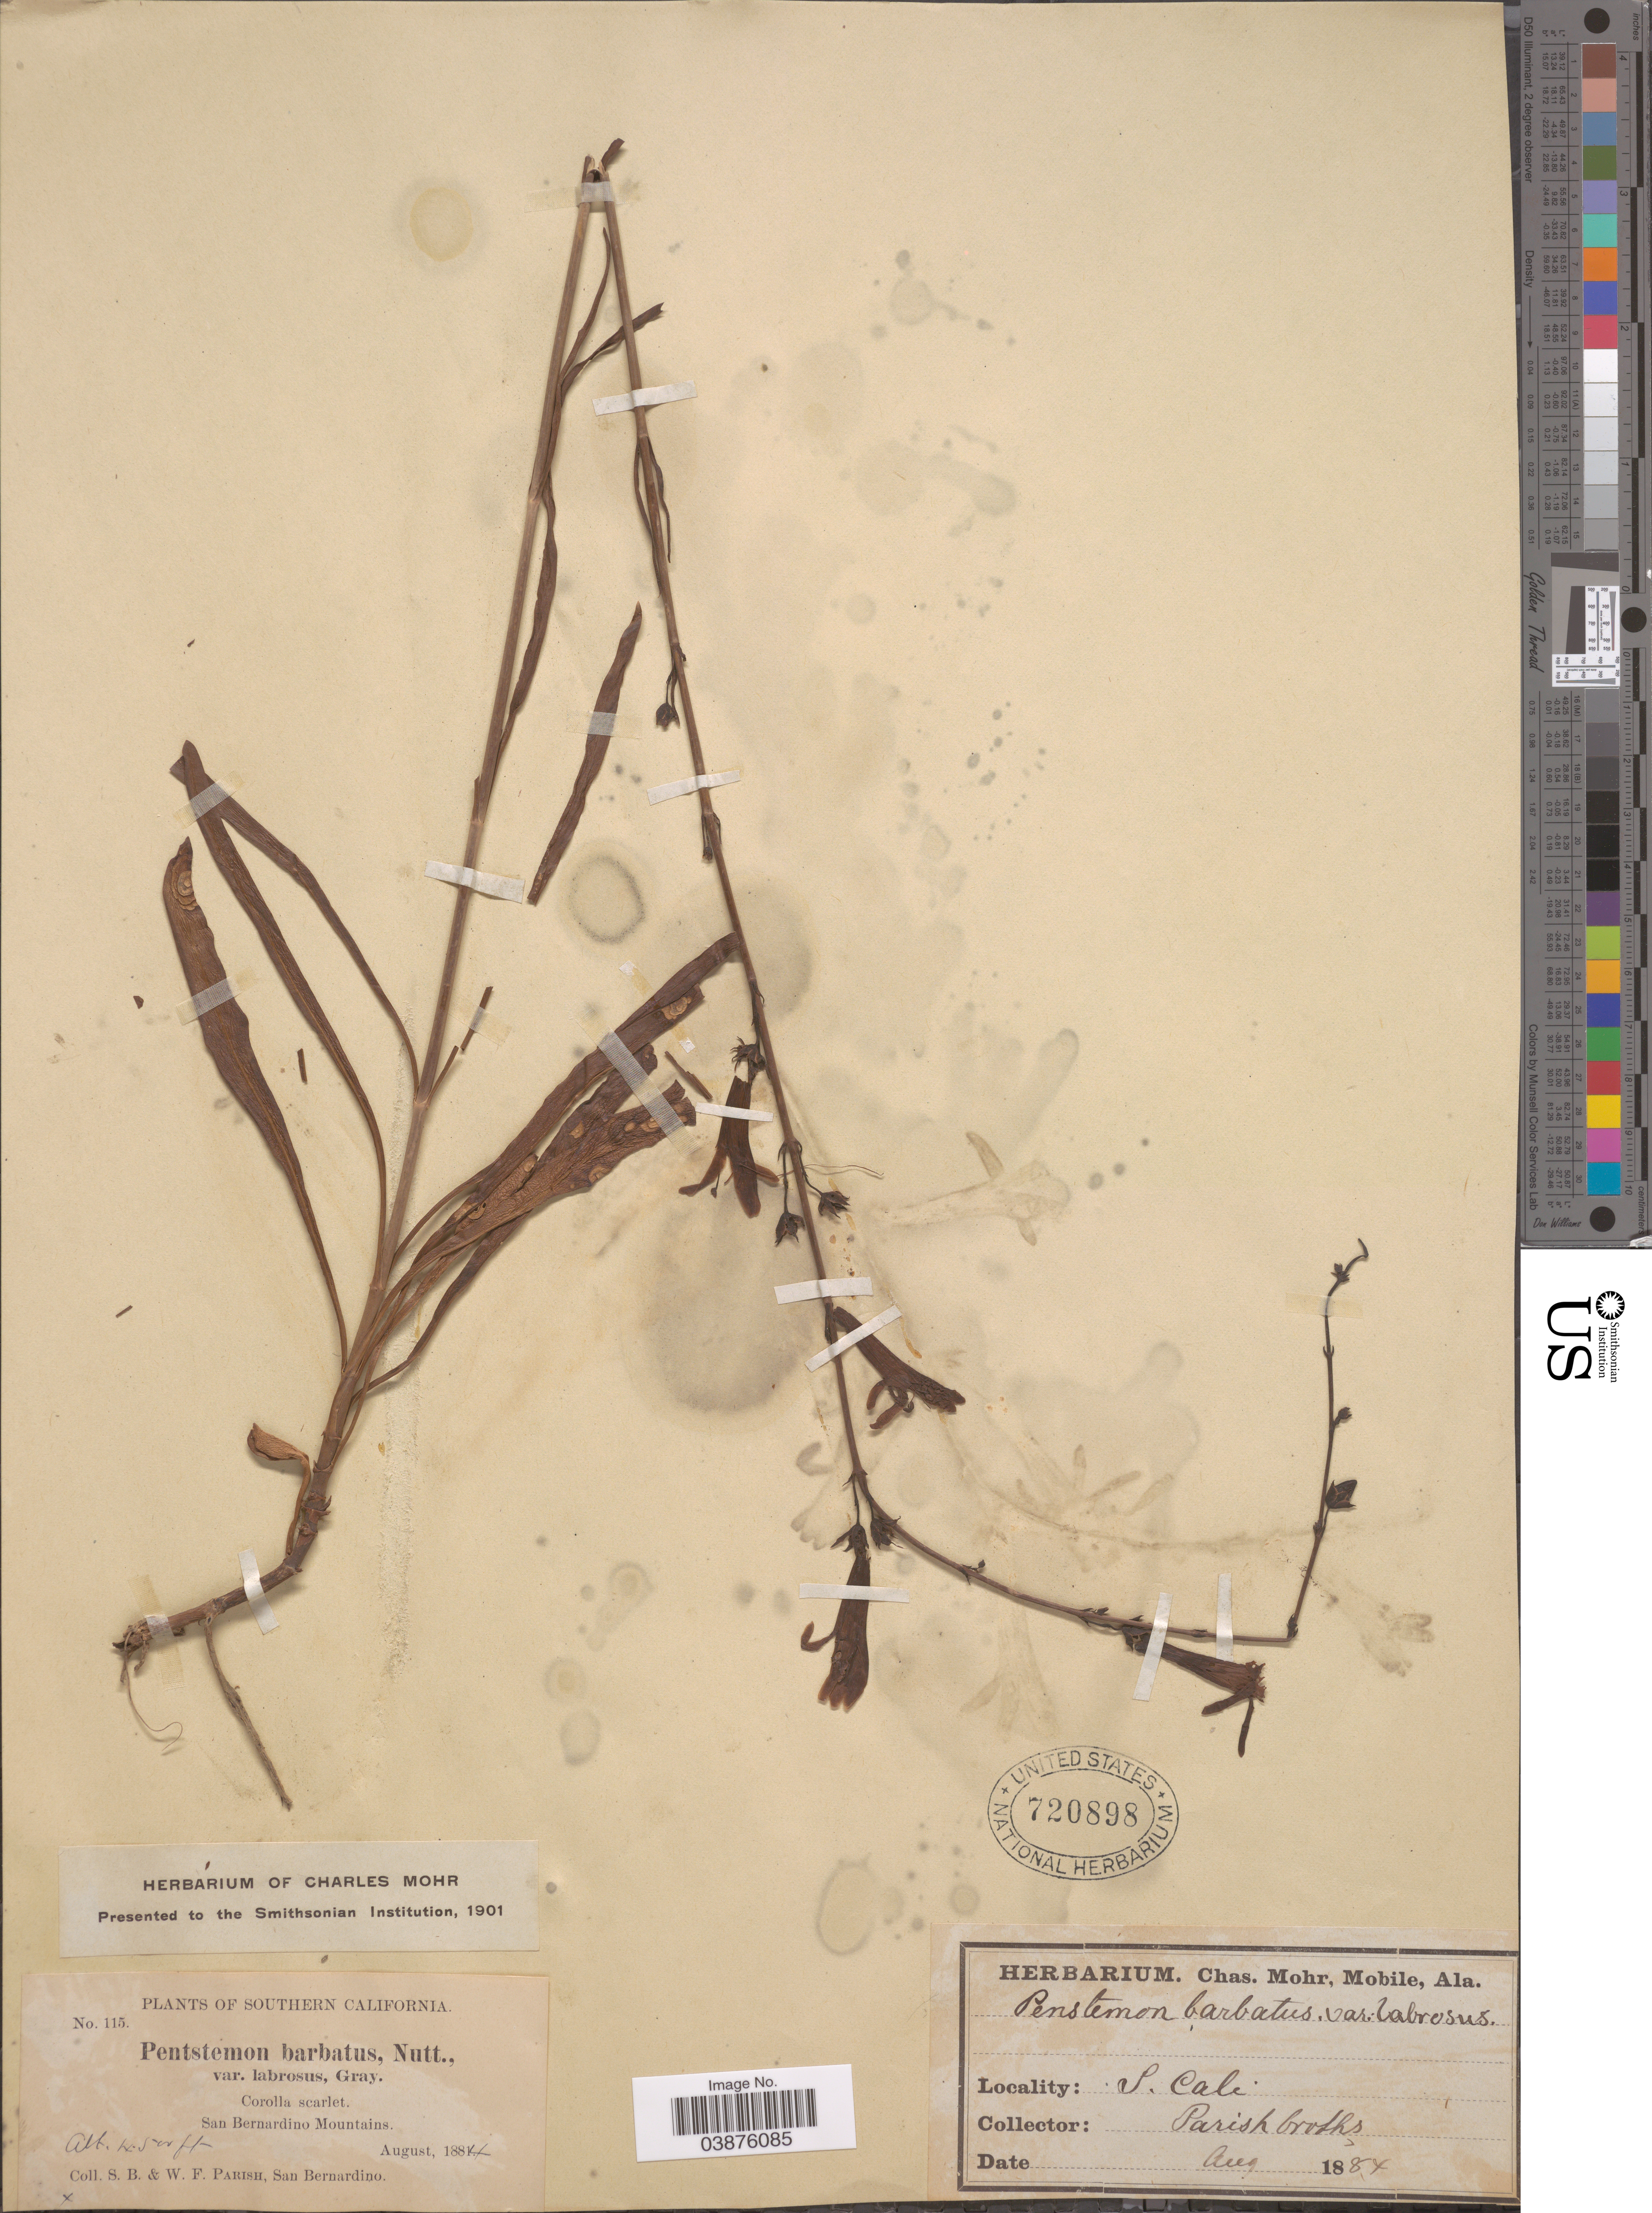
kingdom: Plantae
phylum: Tracheophyta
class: Magnoliopsida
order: Lamiales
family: Plantaginaceae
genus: Penstemon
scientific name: Penstemon labrosus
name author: (A. Gray) Mast. ex Hook. f.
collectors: S. B. Parish & W. F. Parish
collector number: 115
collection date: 1884-08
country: United States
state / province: California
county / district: San Bernardino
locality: Southern California. San Bernardino Mountains. S. Cali.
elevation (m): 1372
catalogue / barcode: US 720898